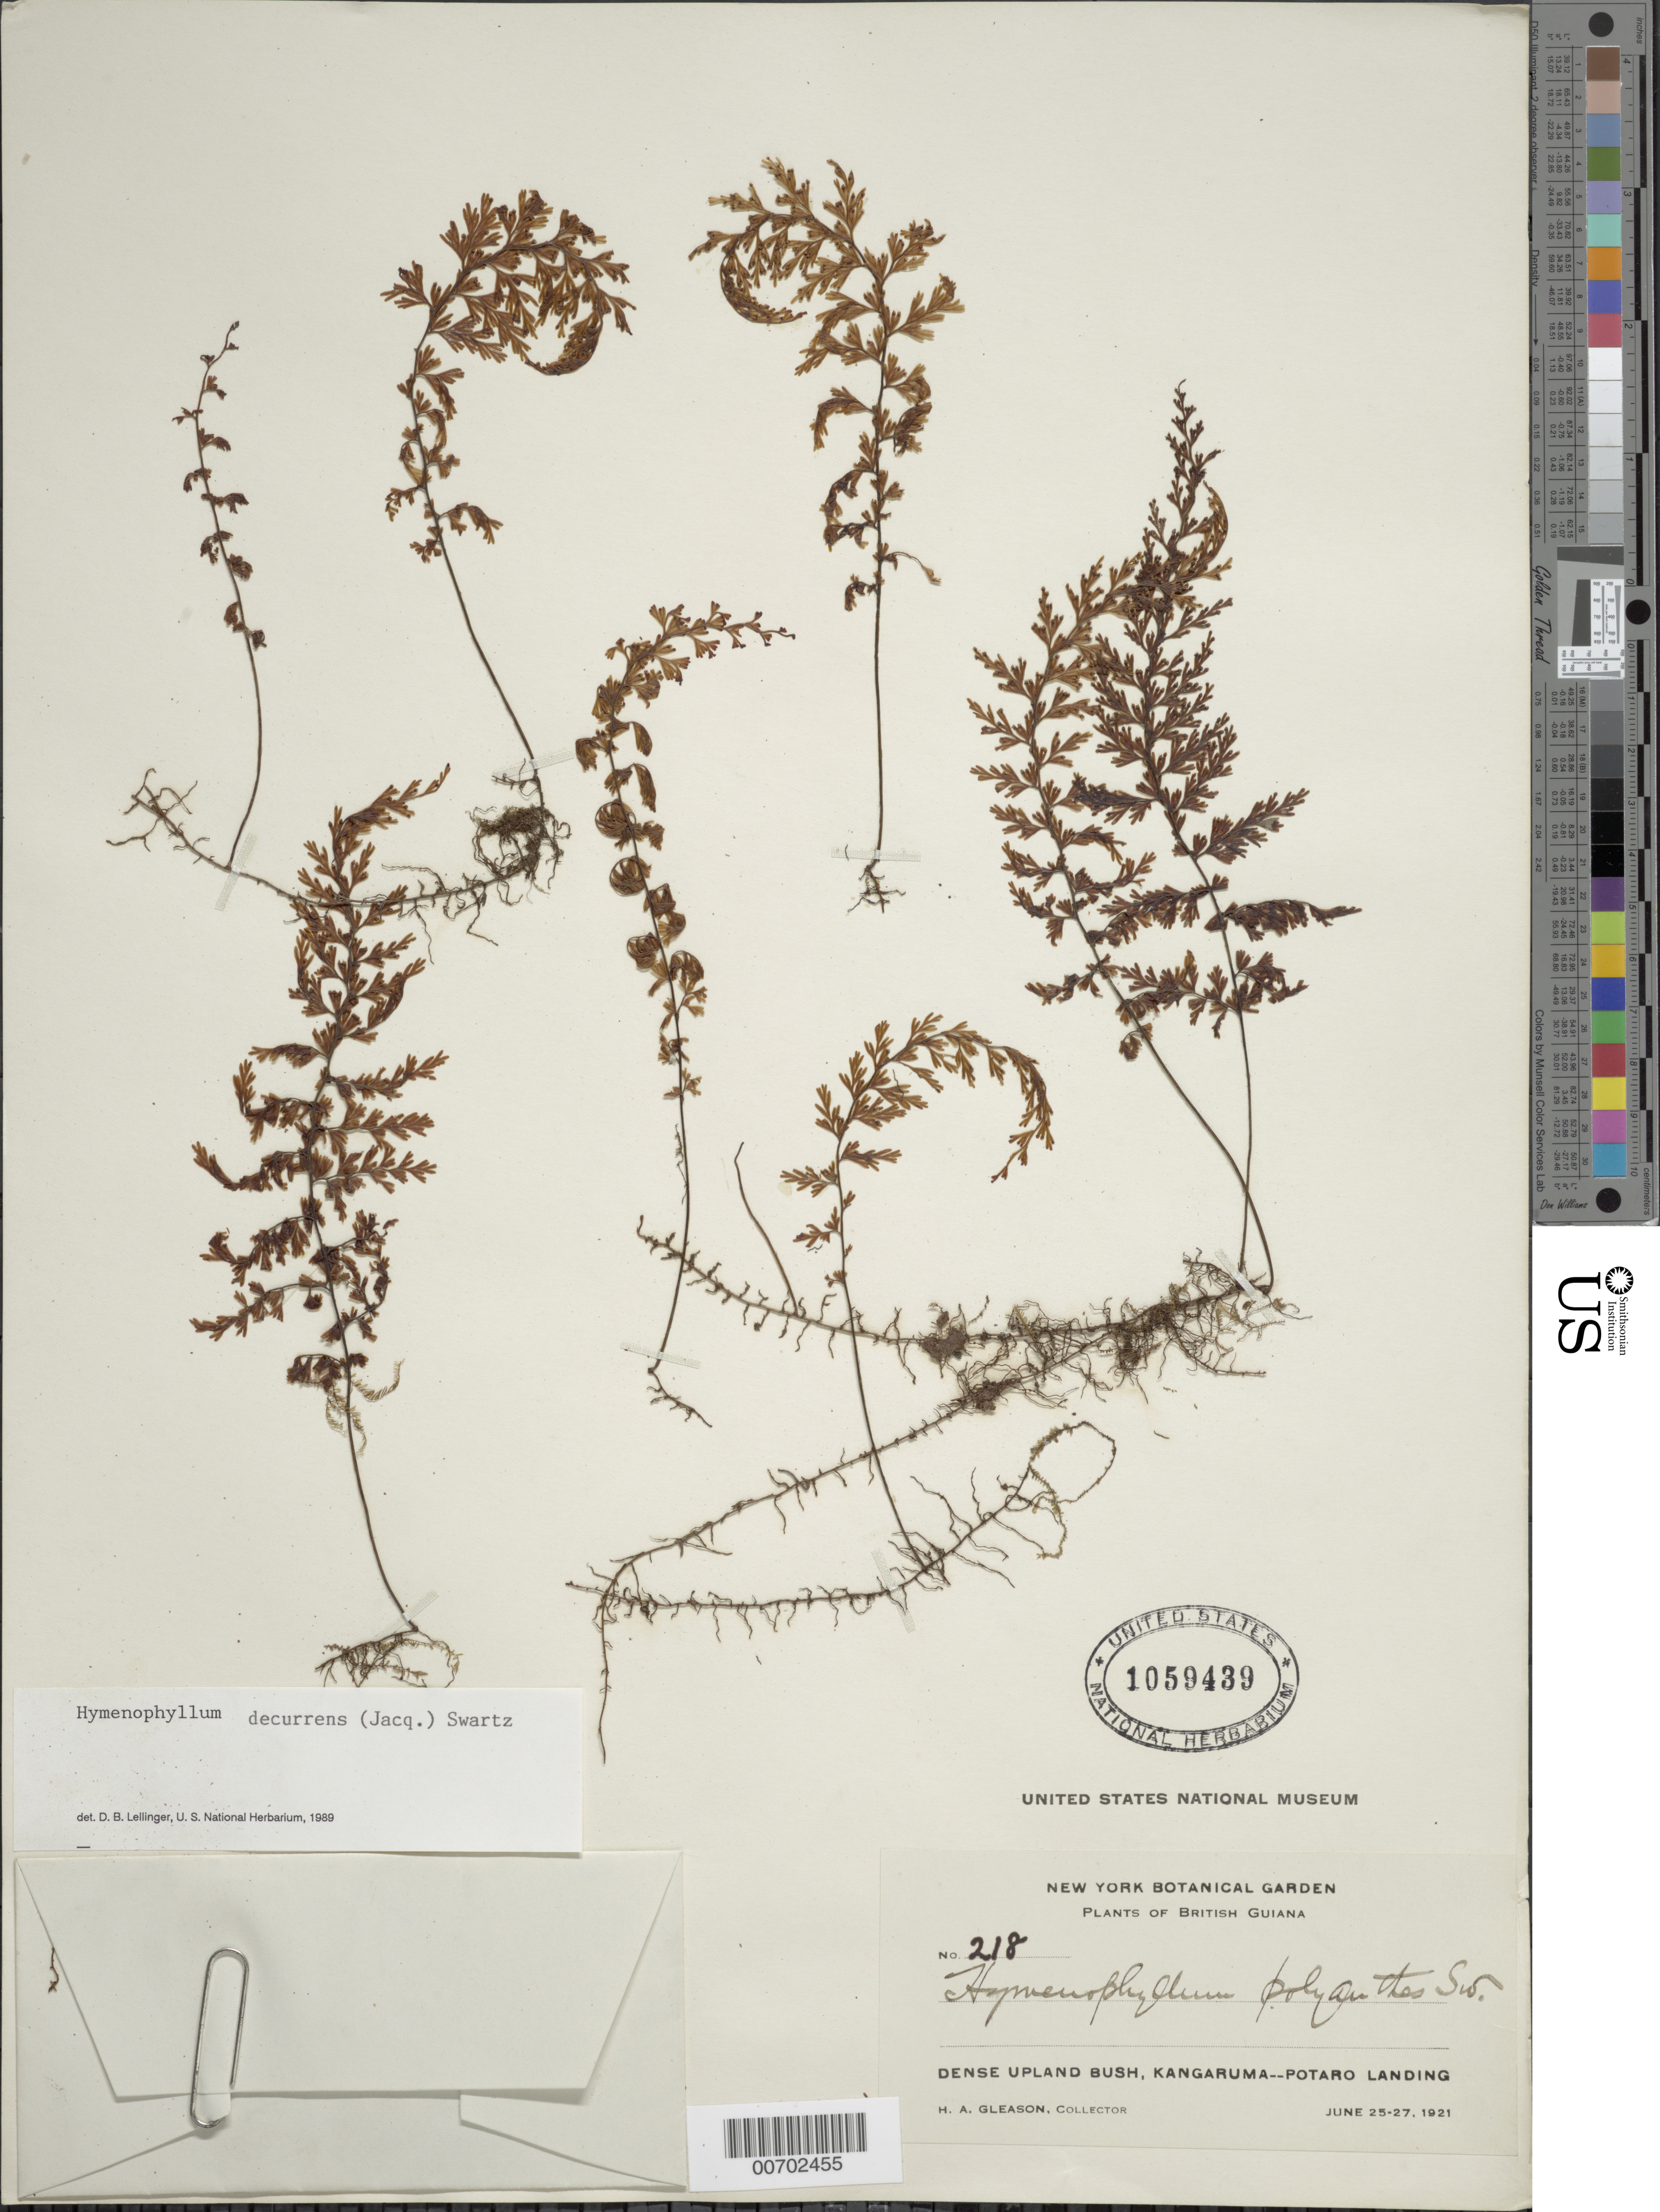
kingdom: Plantae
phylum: Tracheophyta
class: Polypodiopsida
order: Hymenophyllales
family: Hymenophyllaceae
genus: Hymenophyllum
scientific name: Hymenophyllum decurrens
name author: (Jacq.) Sw.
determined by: Lellinger, David B., (BOT), Smithsonian Institution - National Museum of Natural History (UNITED STATES)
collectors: H. A. Gleason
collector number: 218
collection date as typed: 25-Jun-21 to 27-Jun-21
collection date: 1921-06-25/1921-06-27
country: Guyana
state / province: Potaro-Siparuni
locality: Kangaruma, Potaro Landing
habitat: Dense upland bush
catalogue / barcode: US 1059439